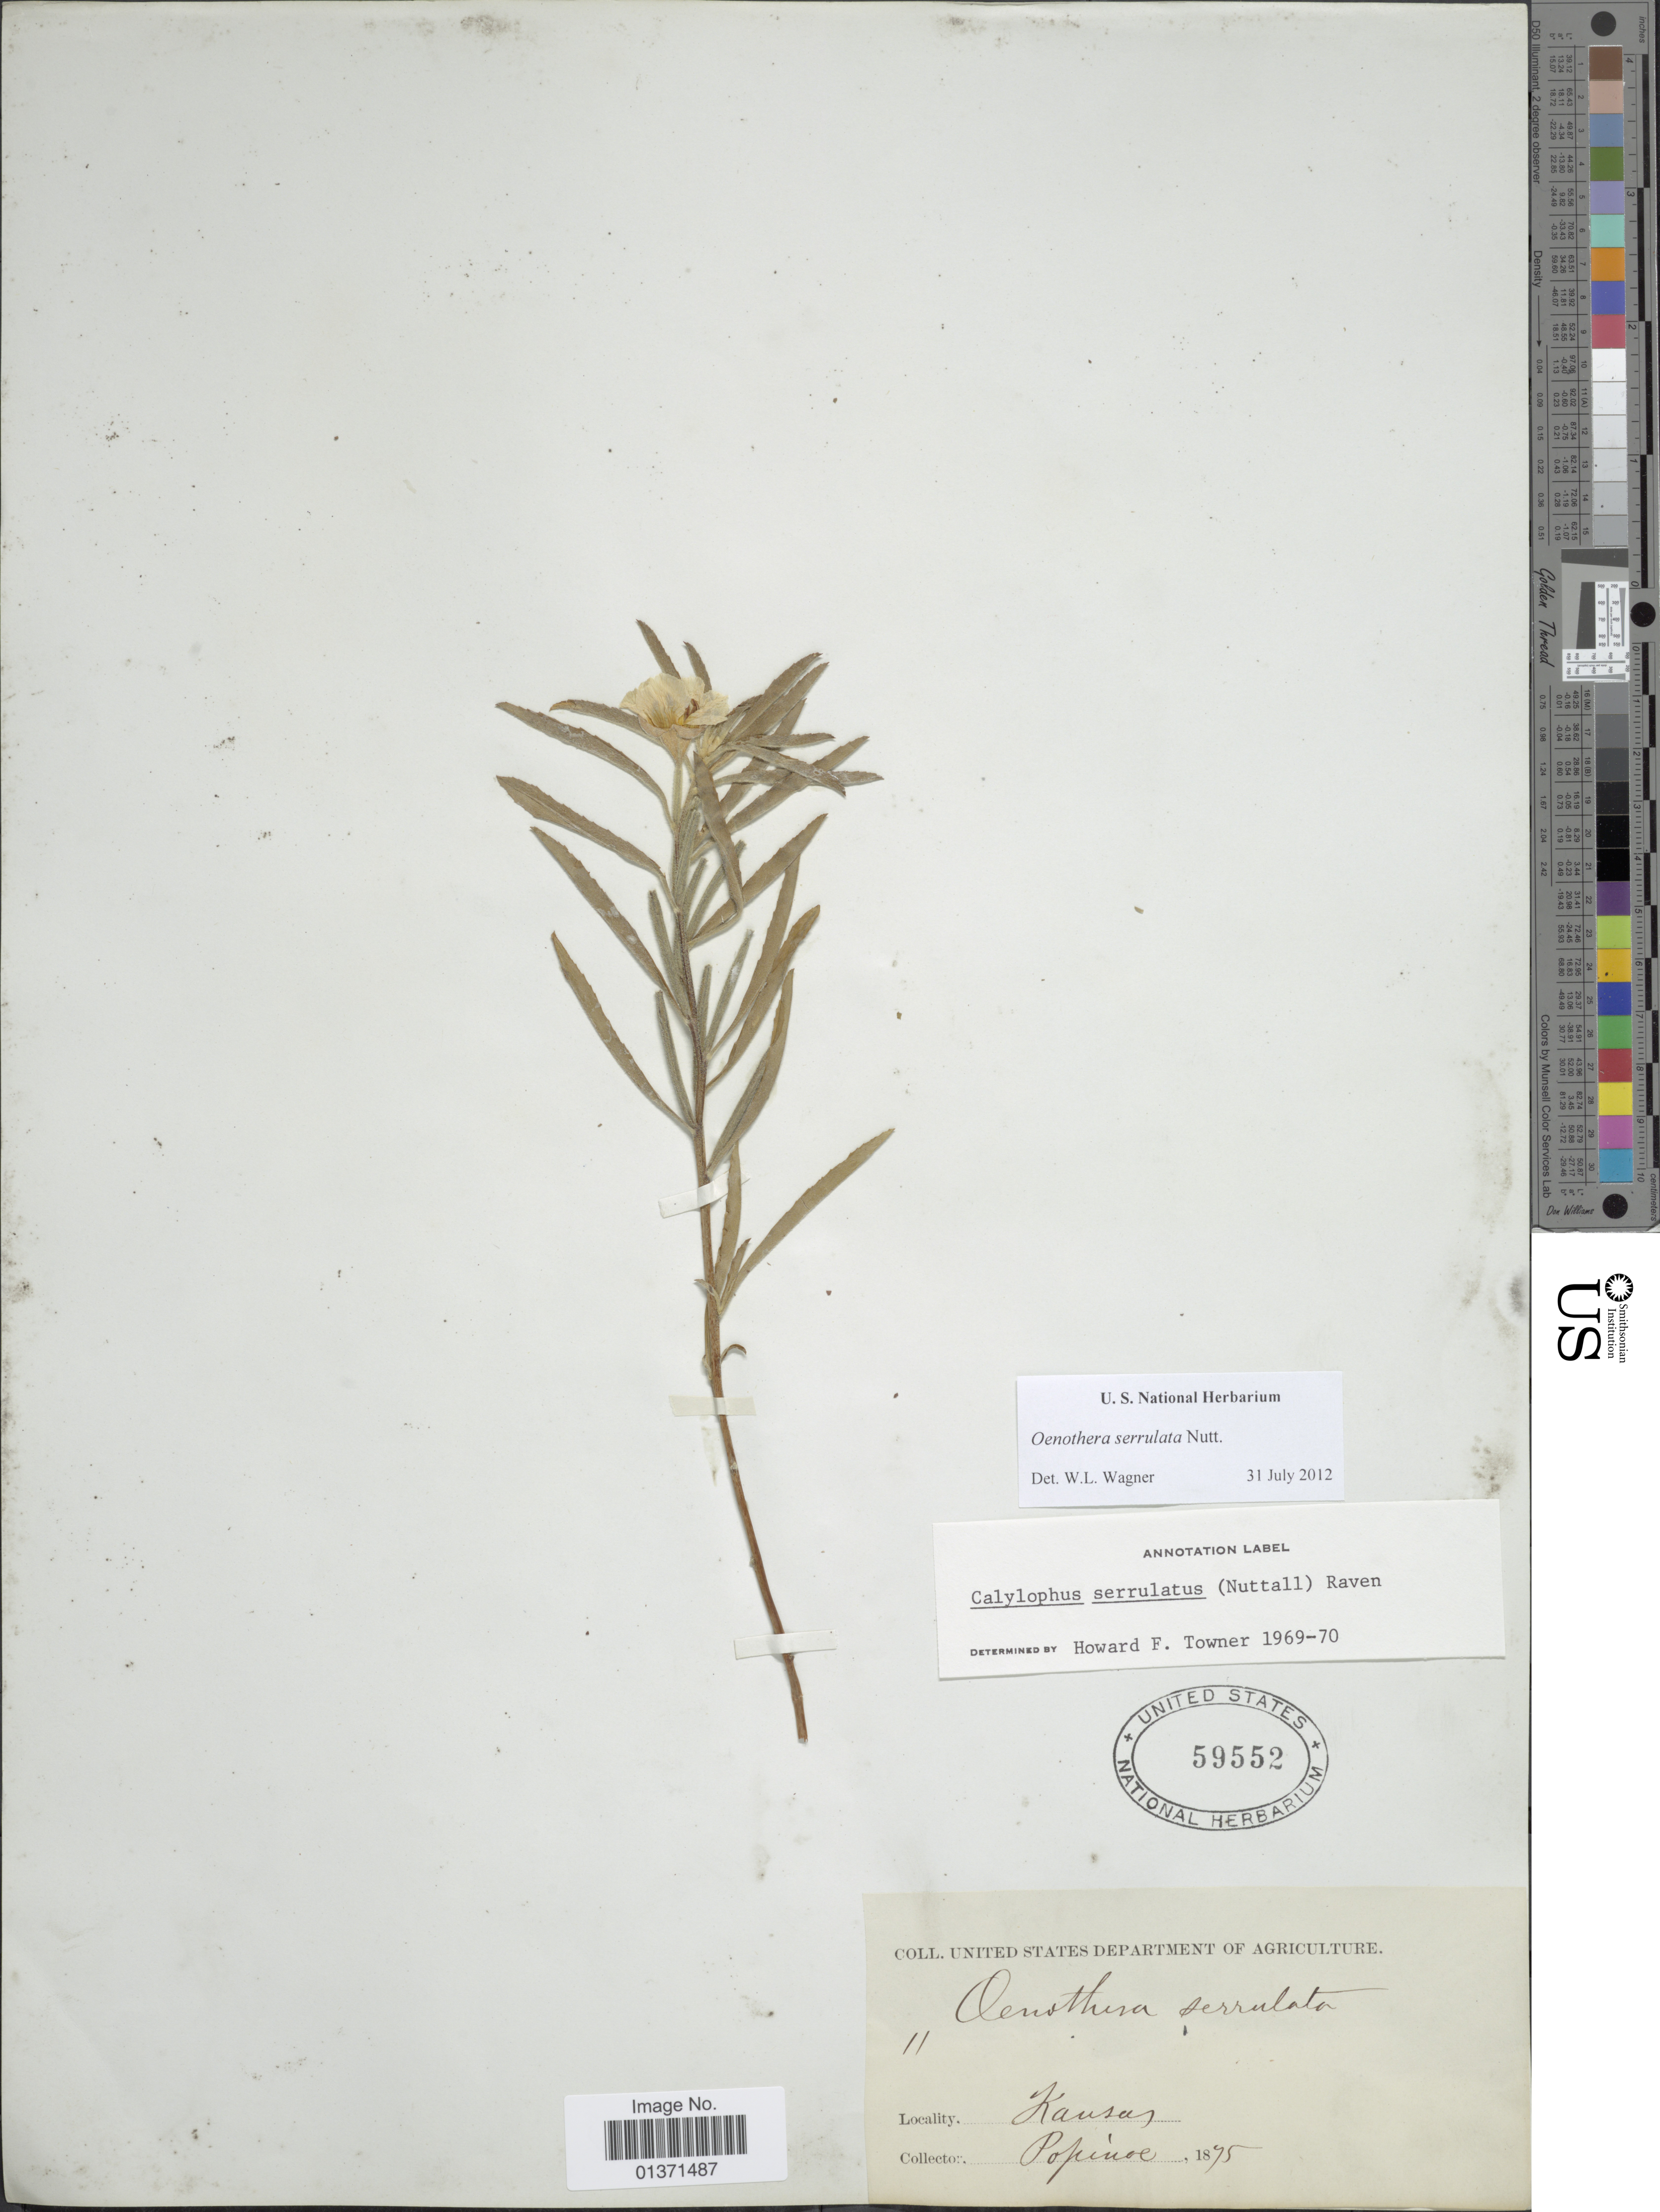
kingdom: Plantae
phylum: Tracheophyta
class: Magnoliopsida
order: Myrtales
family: Onagraceae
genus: Oenothera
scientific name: Oenothera serrulata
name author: Nutt.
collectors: -- Popinoe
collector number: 11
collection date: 1875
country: United States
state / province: Kansas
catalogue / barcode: US 59552